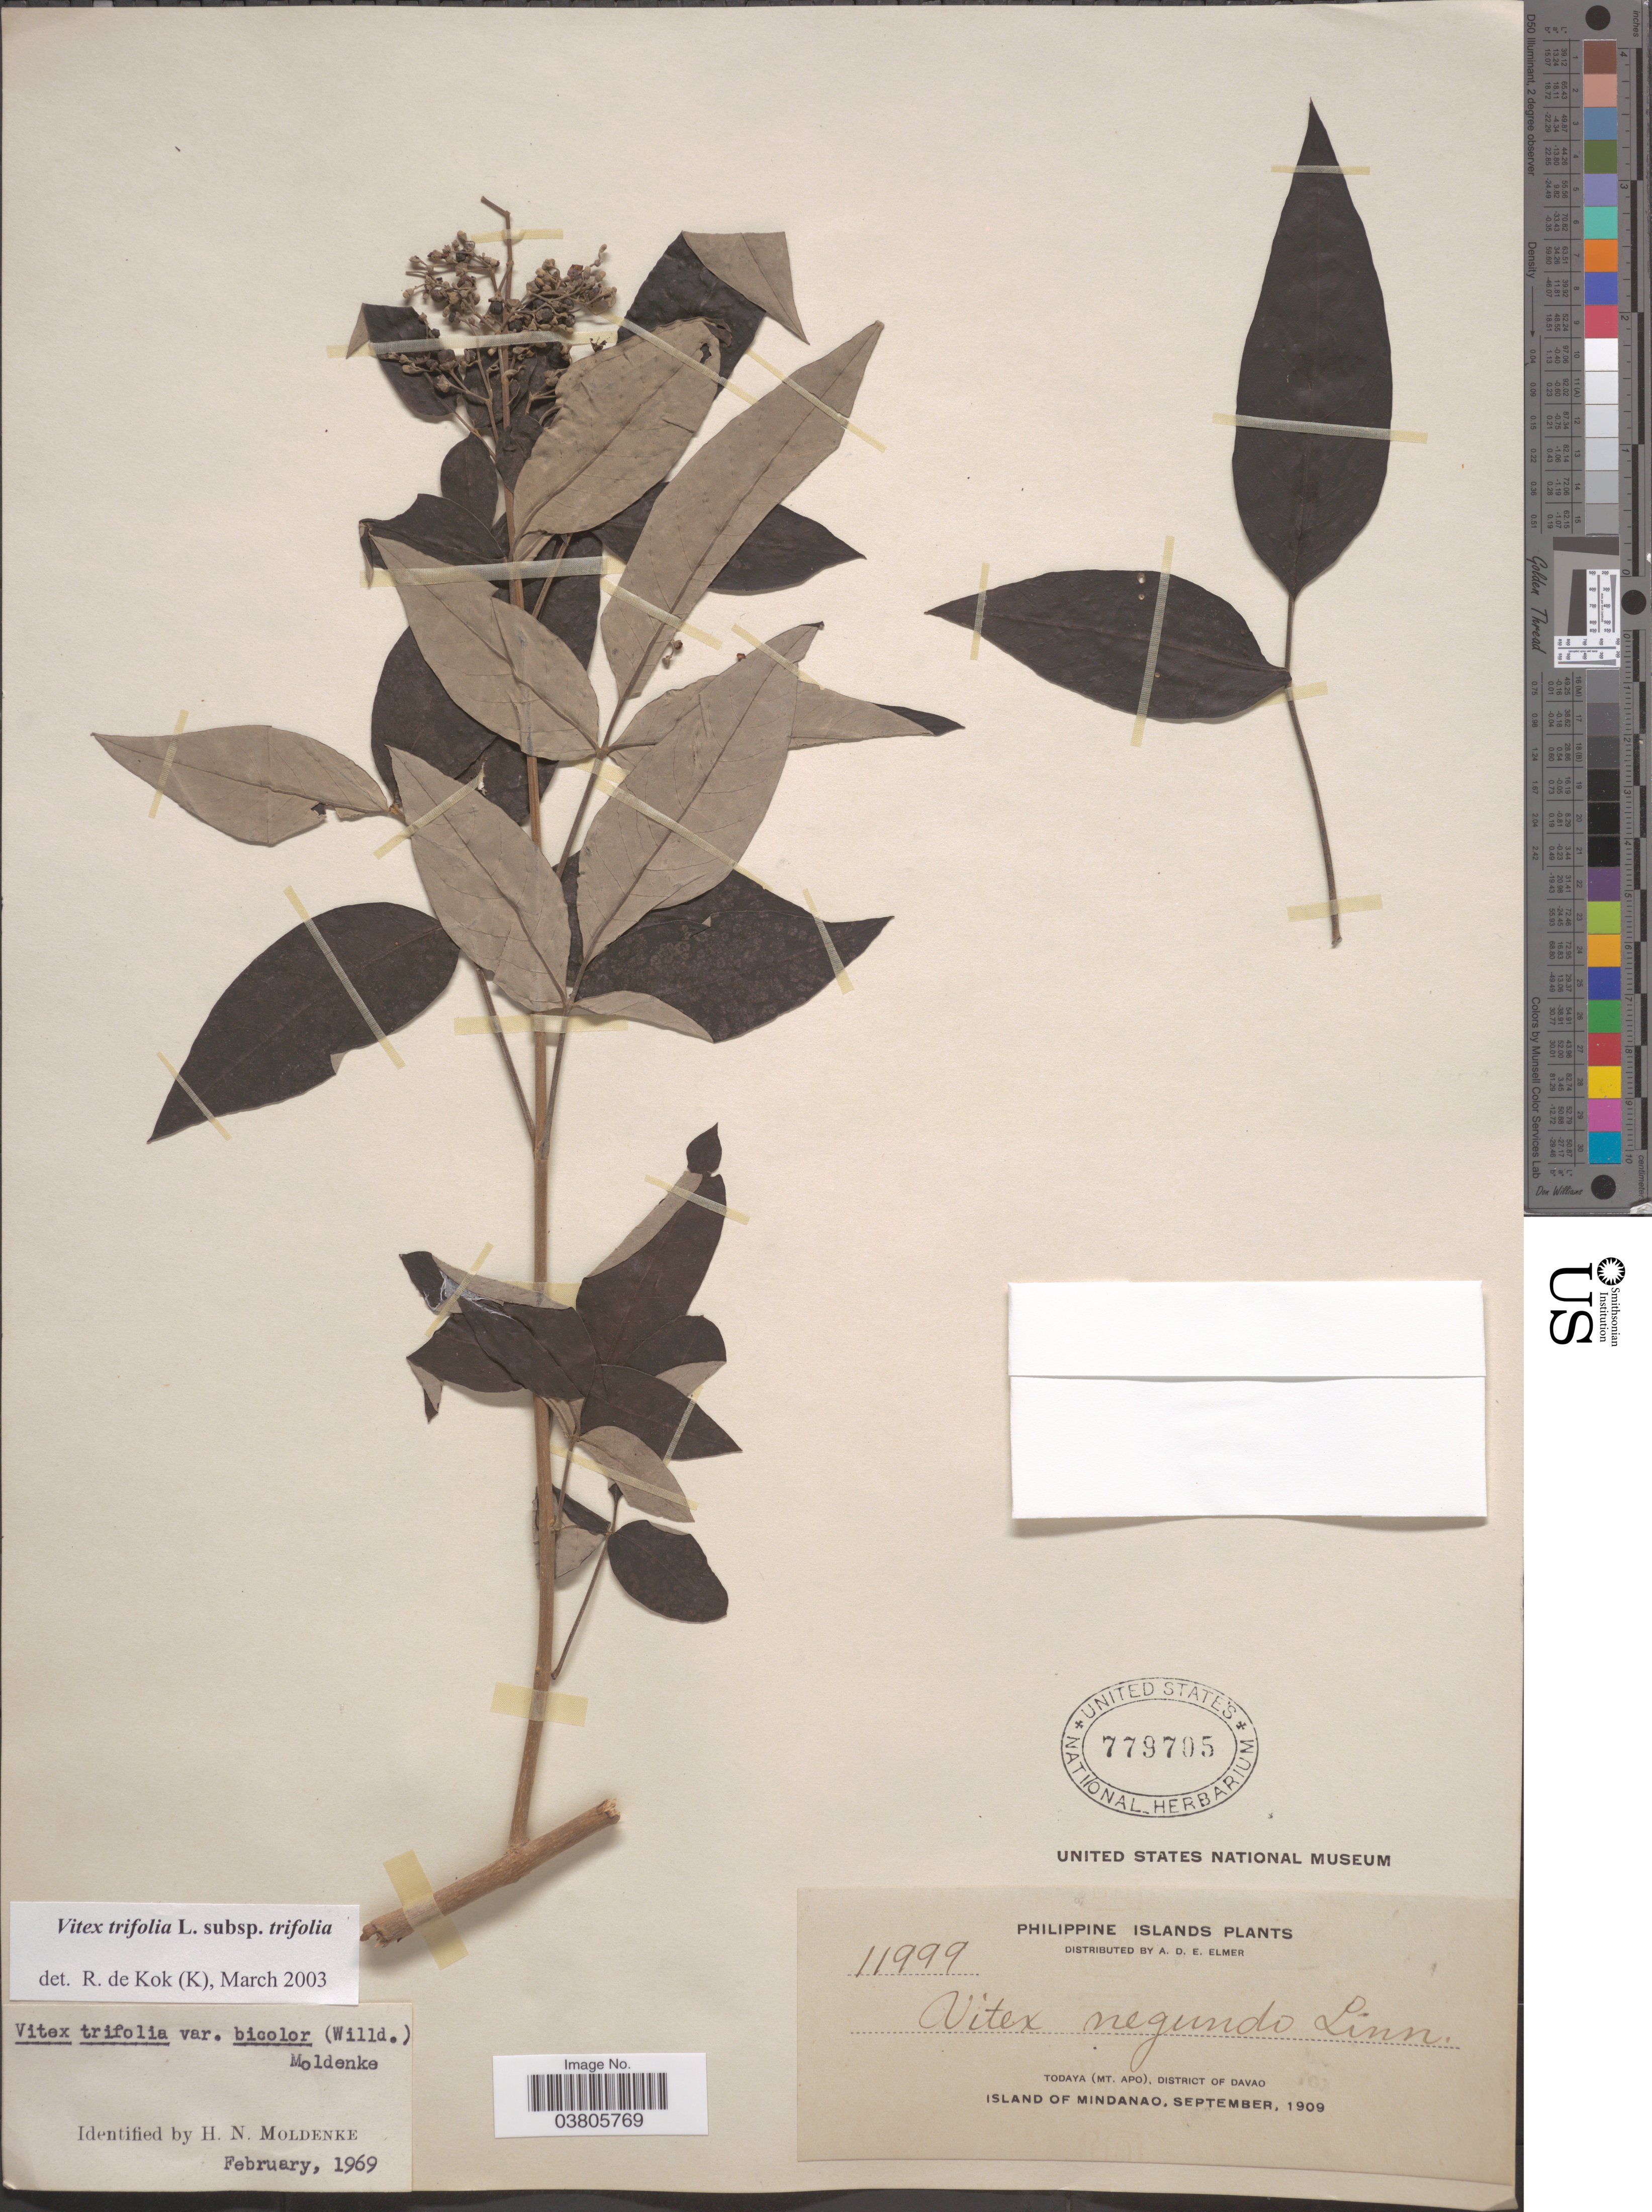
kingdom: Plantae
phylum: Tracheophyta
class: Magnoliopsida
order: Lamiales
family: Lamiaceae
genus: Vitex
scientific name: Vitex trifolia subsp. trifolia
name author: Vahl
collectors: A. D. E. Elmer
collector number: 11999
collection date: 1909-09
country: Philippines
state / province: Davao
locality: Philippine Islands. Todaya (Mt. Apo), District of Davao. Island of Mindanao.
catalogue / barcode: US 779705